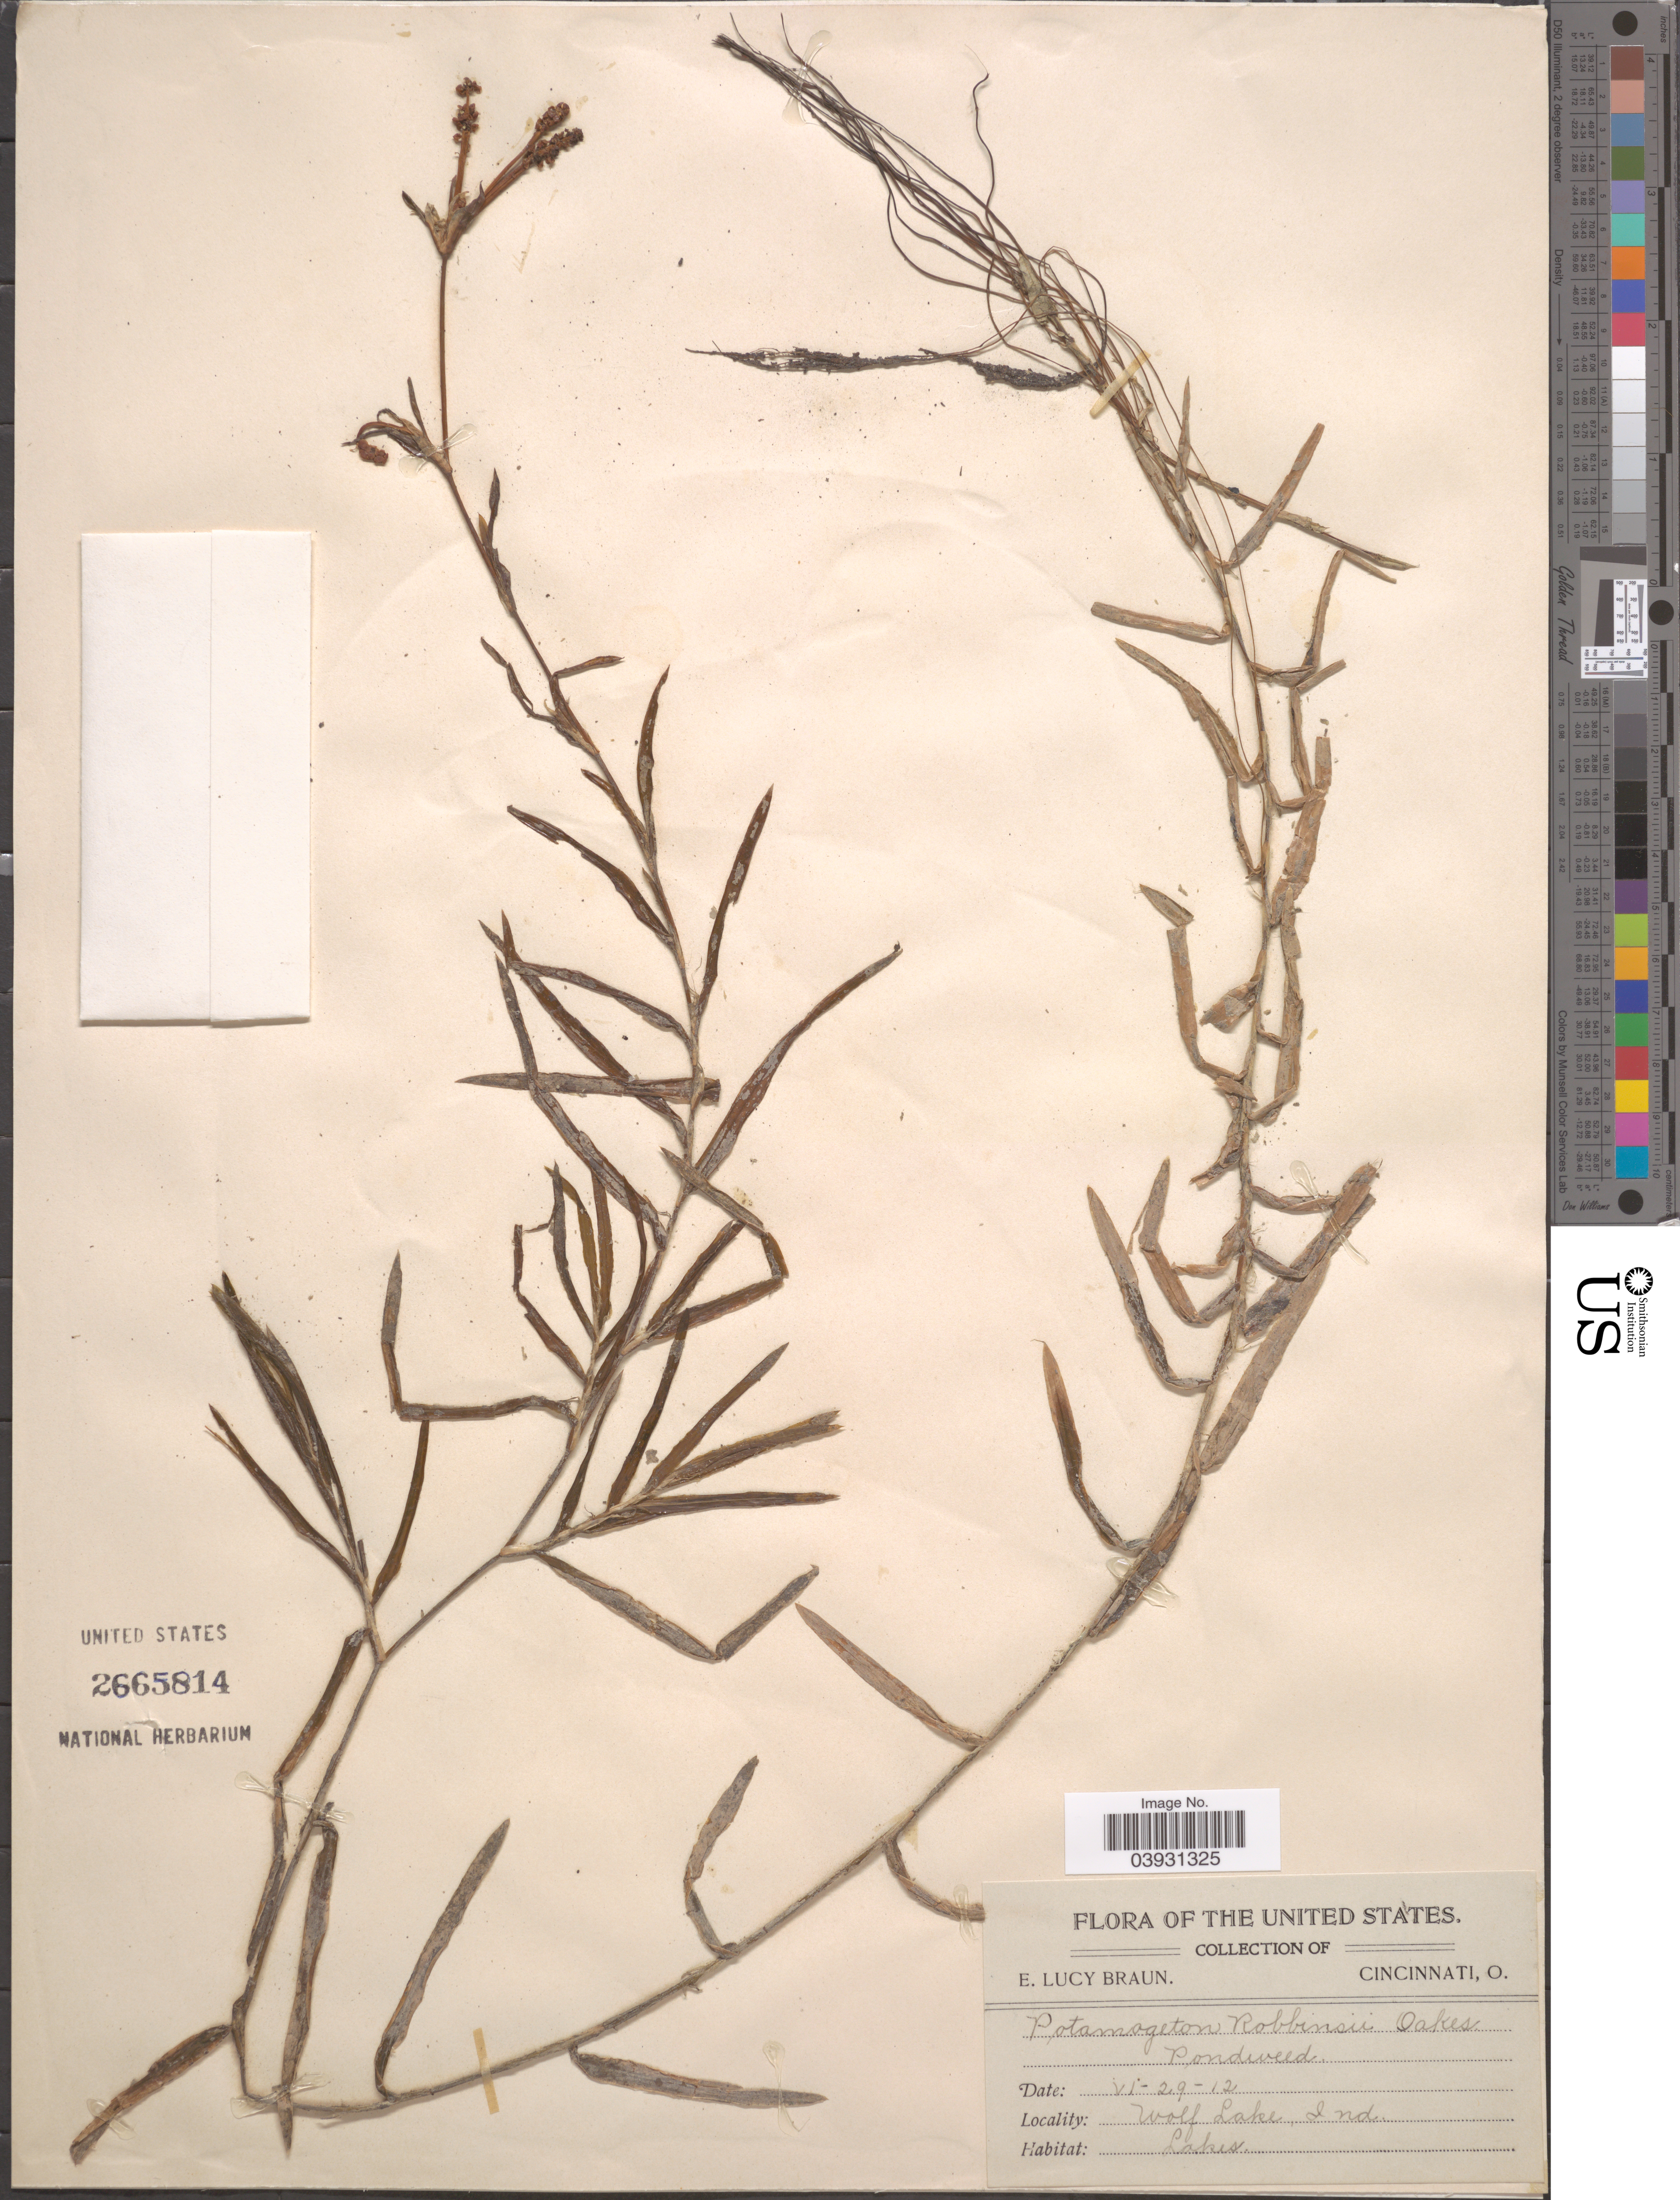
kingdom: Plantae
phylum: Tracheophyta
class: Liliopsida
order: Alismatales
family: Potamogetonaceae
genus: Potamogeton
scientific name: Potamogeton robbinsii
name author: Oakes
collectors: E. L. Braun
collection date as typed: Transcribed d/m/y: 29/6/12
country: United States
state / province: Indiana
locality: Wolf Lake.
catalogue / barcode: US 2665814